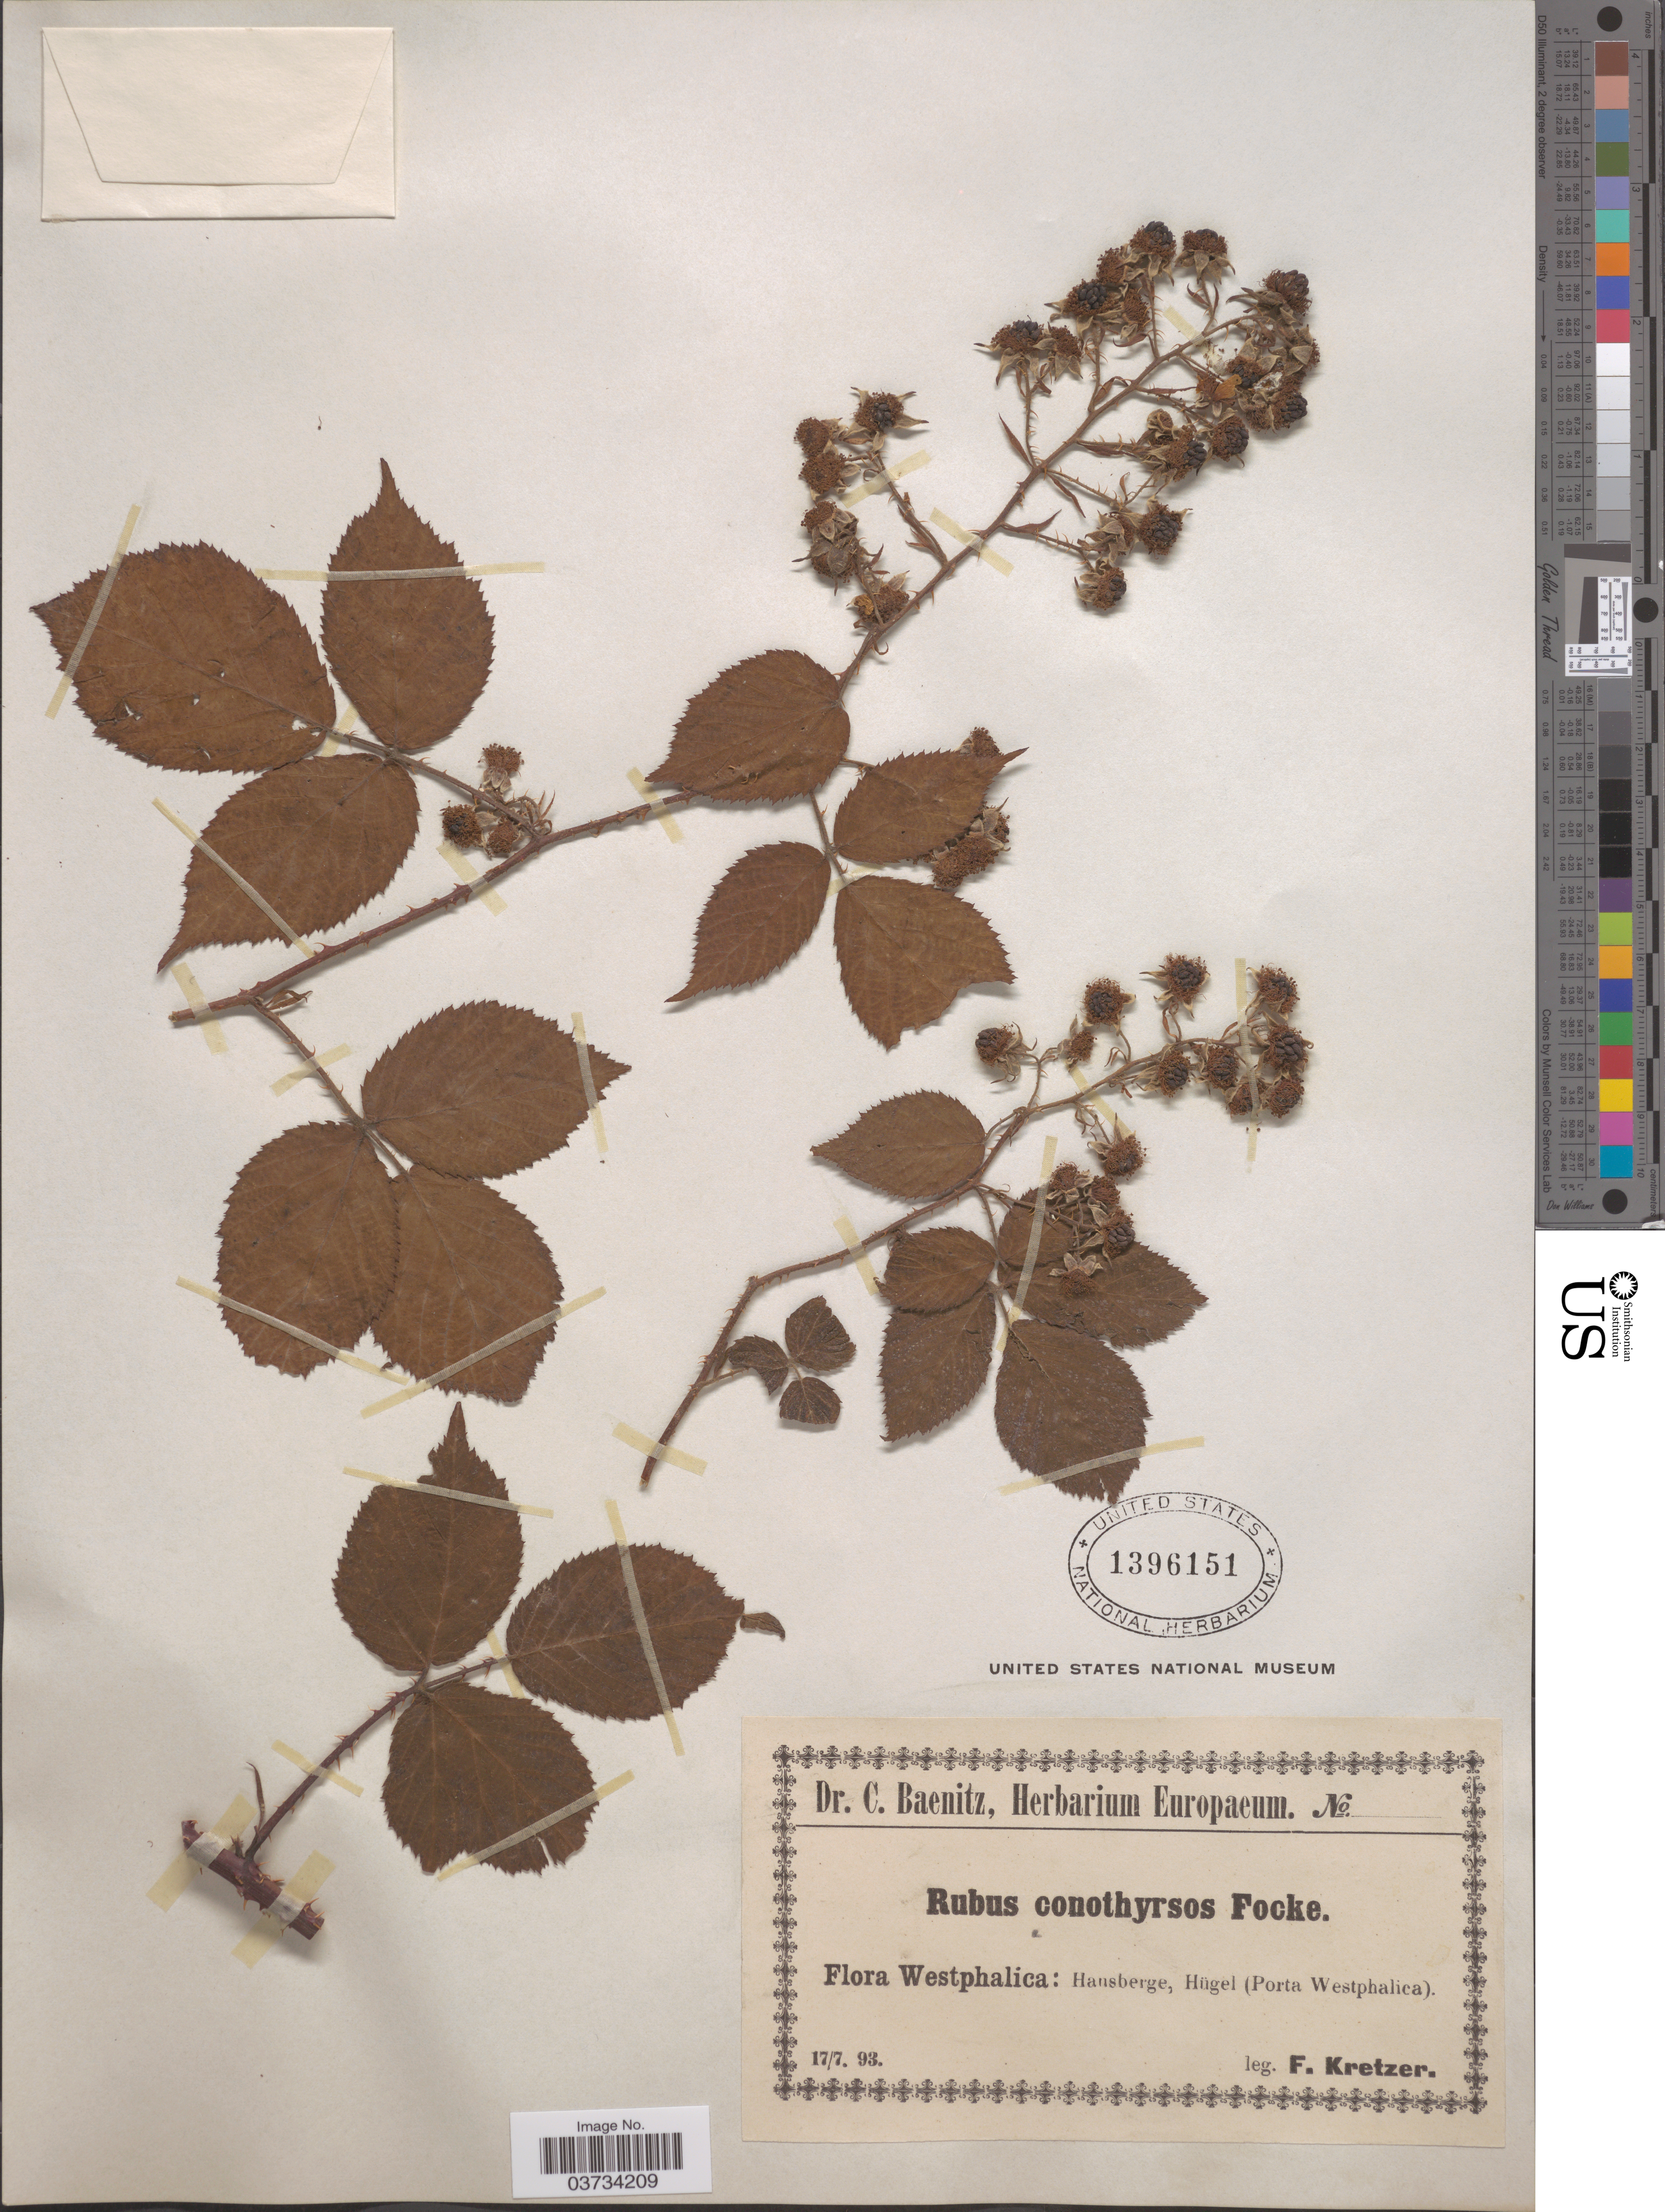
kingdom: Plantae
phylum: Tracheophyta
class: Magnoliopsida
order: Rosales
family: Rosaceae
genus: Rubus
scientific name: Rubus conothyrsos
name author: Focke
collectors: F. Kretzer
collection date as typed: Transcribed d/m/y: 17/7/93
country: Germany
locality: Westphalica: Hansberge, Hügel (Porta Westphalica).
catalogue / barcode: US 1396151